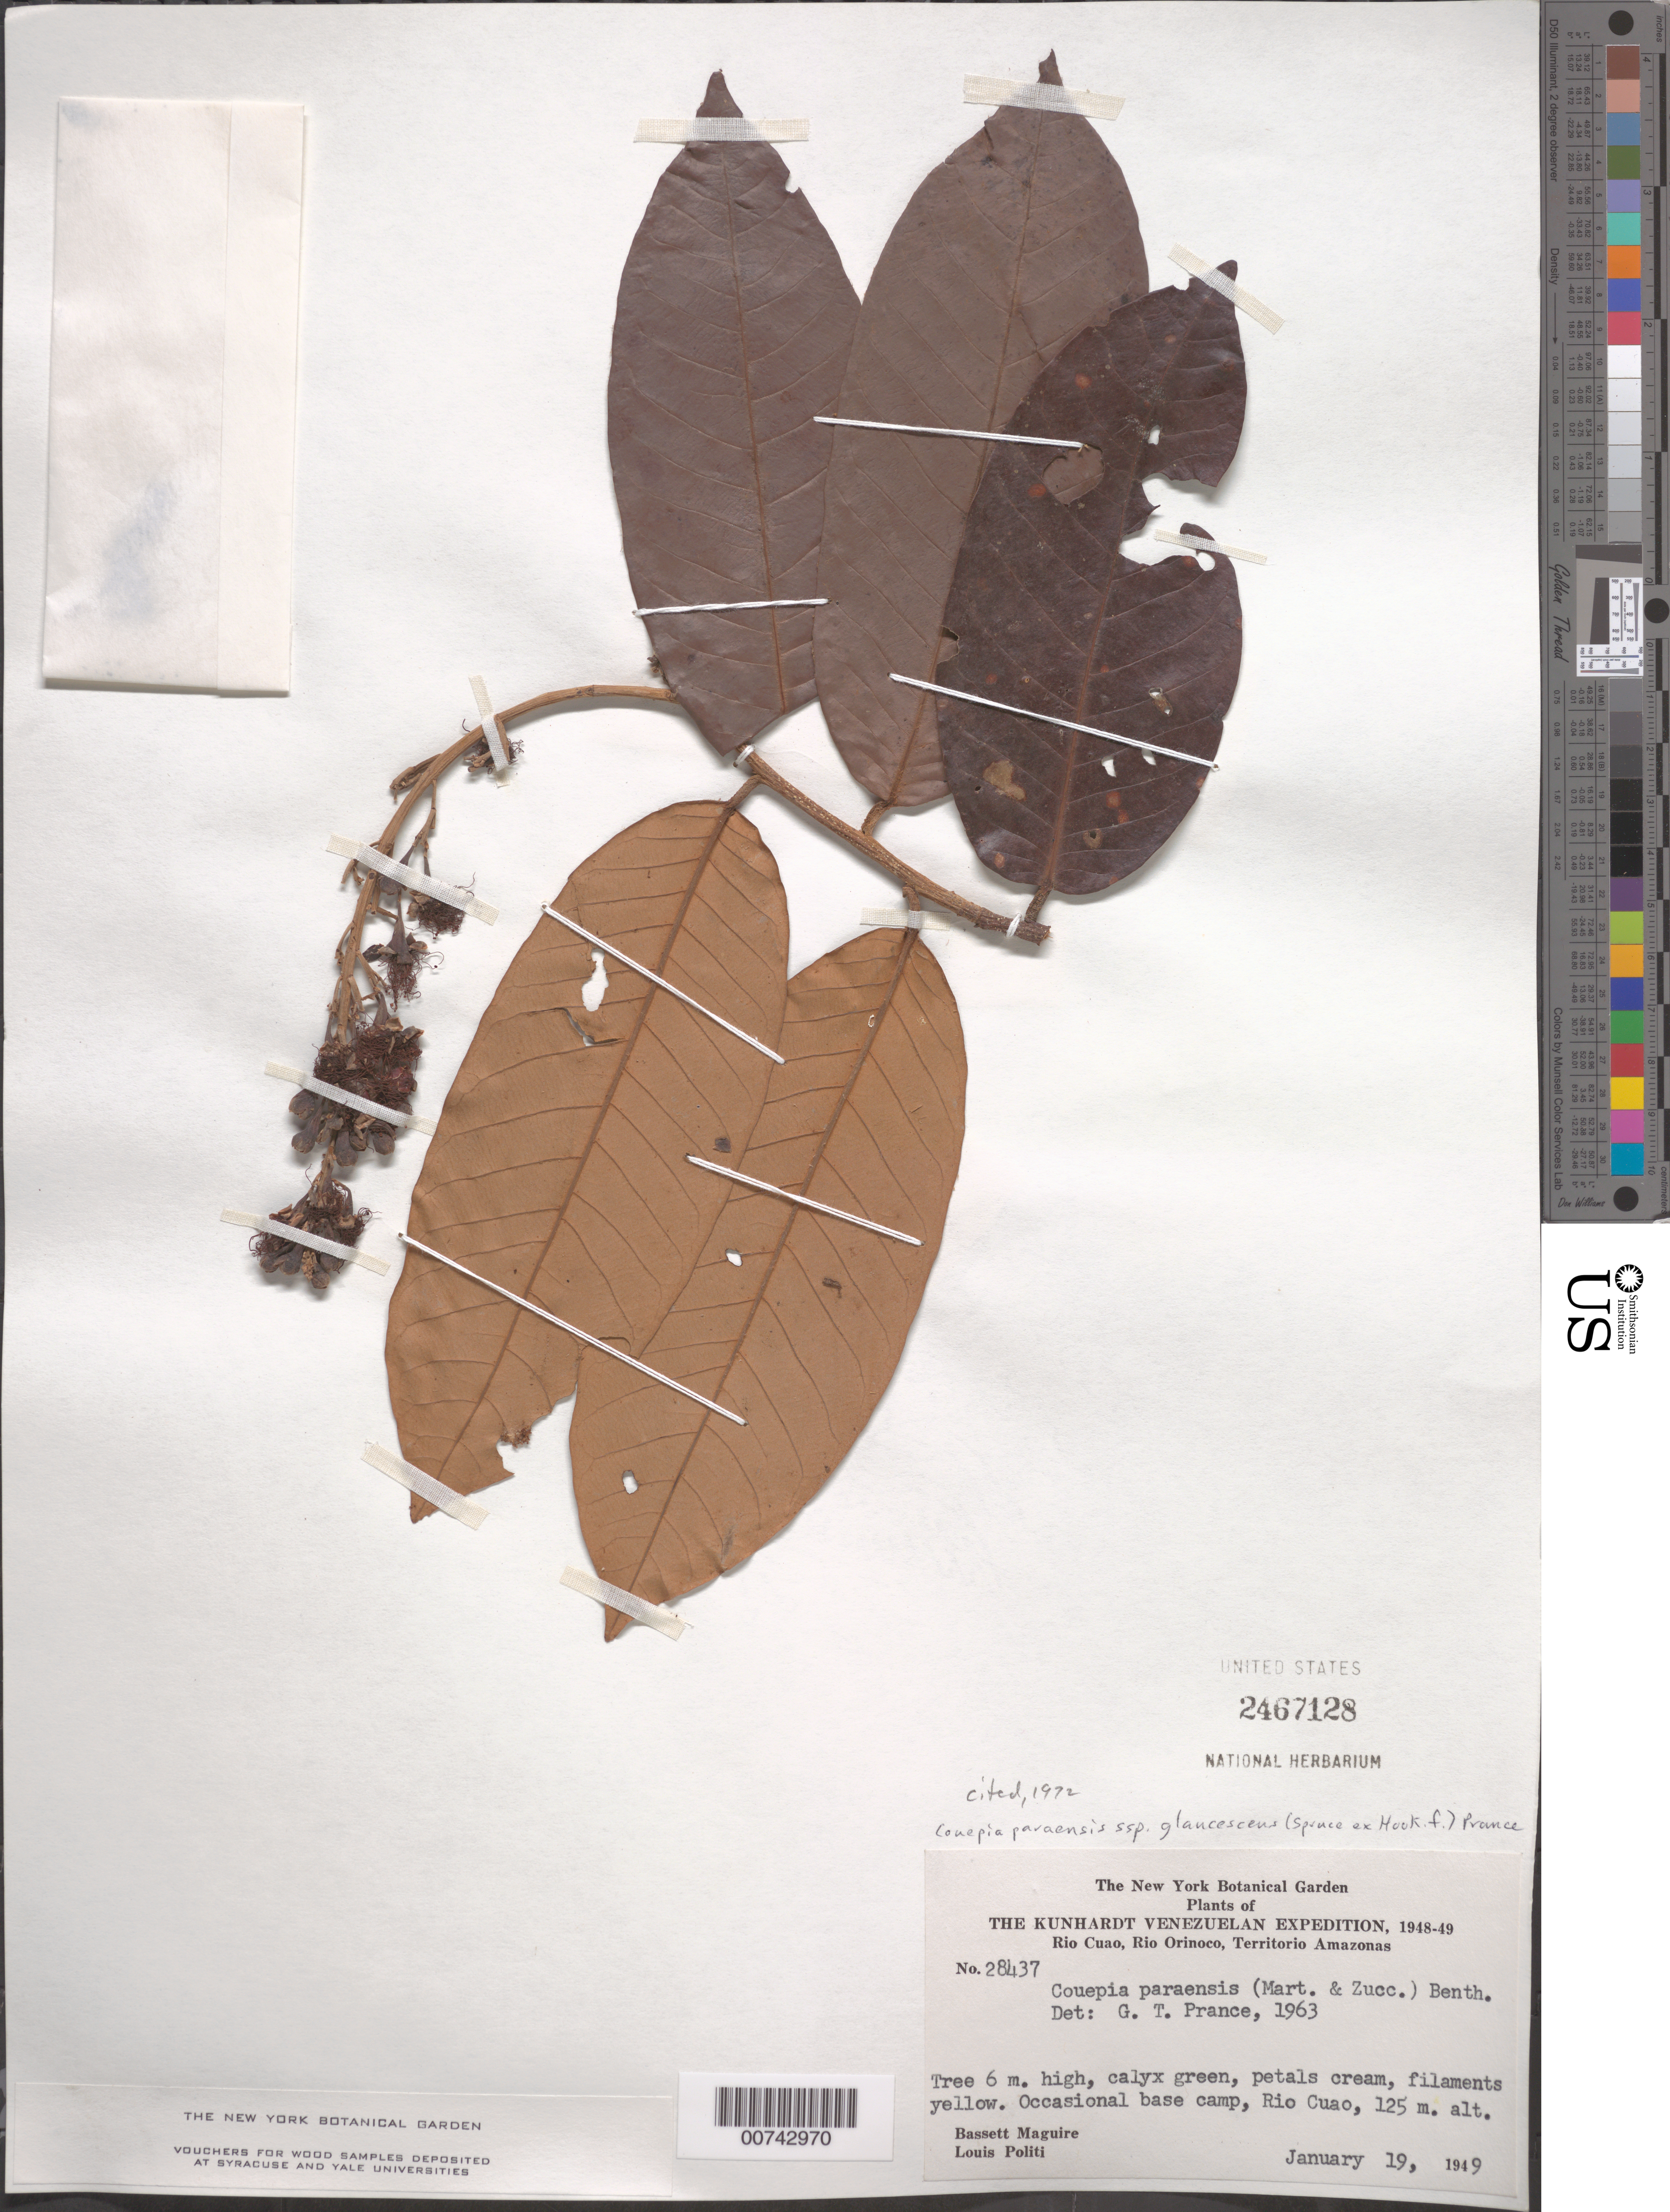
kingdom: Plantae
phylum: Tracheophyta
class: Magnoliopsida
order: Malpighiales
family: Chrysobalanaceae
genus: Couepia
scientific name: Couepia paraensis subsp. glaucescens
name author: (Spruce ex Hook. f.) Prance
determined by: Prance, G. T.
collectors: B. Maguire & L. Politi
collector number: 28437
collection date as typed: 19-Jan-49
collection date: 1949-01-19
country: Venezuela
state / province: Amazonas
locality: Cerro Sipapo (Paráque), Base Camp, Río Cuao, Río Orinoco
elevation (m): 125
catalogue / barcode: US 2467128